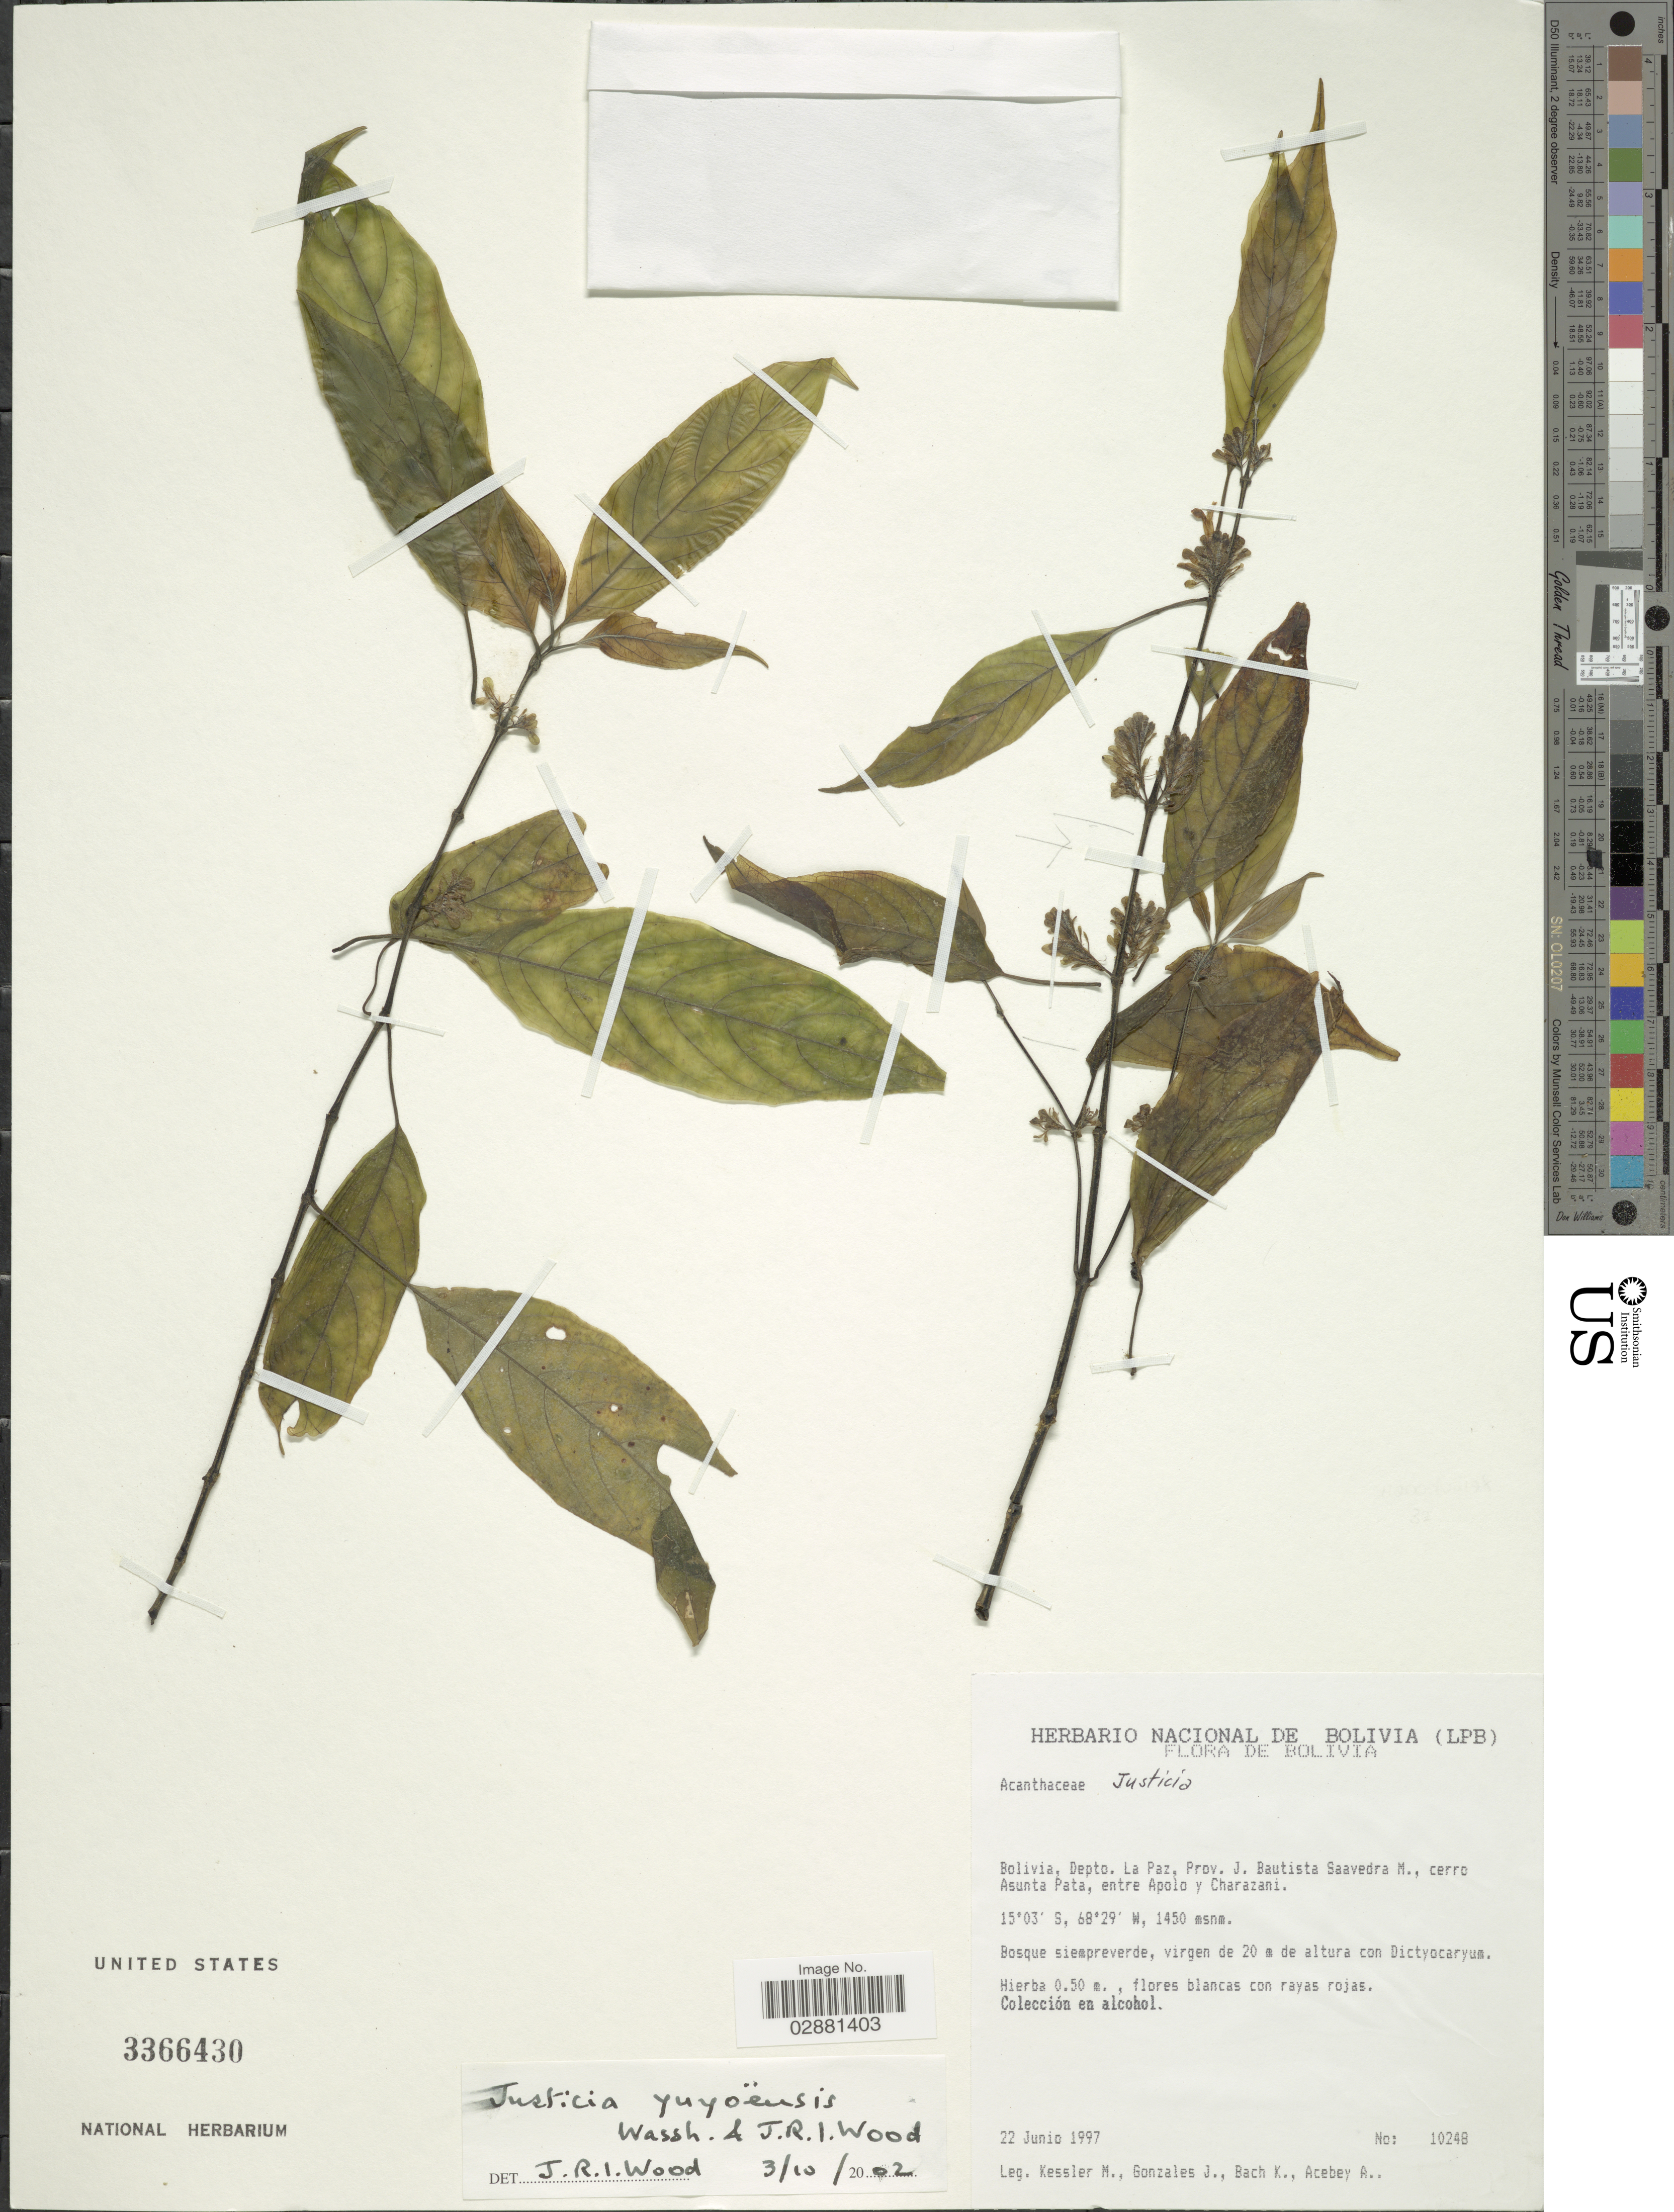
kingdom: Plantae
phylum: Tracheophyta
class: Magnoliopsida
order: Lamiales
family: Acanthaceae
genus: Justicia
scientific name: Justicia yungensis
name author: Wassh. & J.R.I. Wood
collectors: M. Kessler, J. Gonzales, K. Bach & A. Acebey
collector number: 10248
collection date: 1997-06-22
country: Bolivia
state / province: La Paz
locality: Depto. La Paz, Prov. J. Bautista Saavedra M., cerro Asunta Pata, entre Apolo y Charazani.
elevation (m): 1450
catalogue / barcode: US 3366430